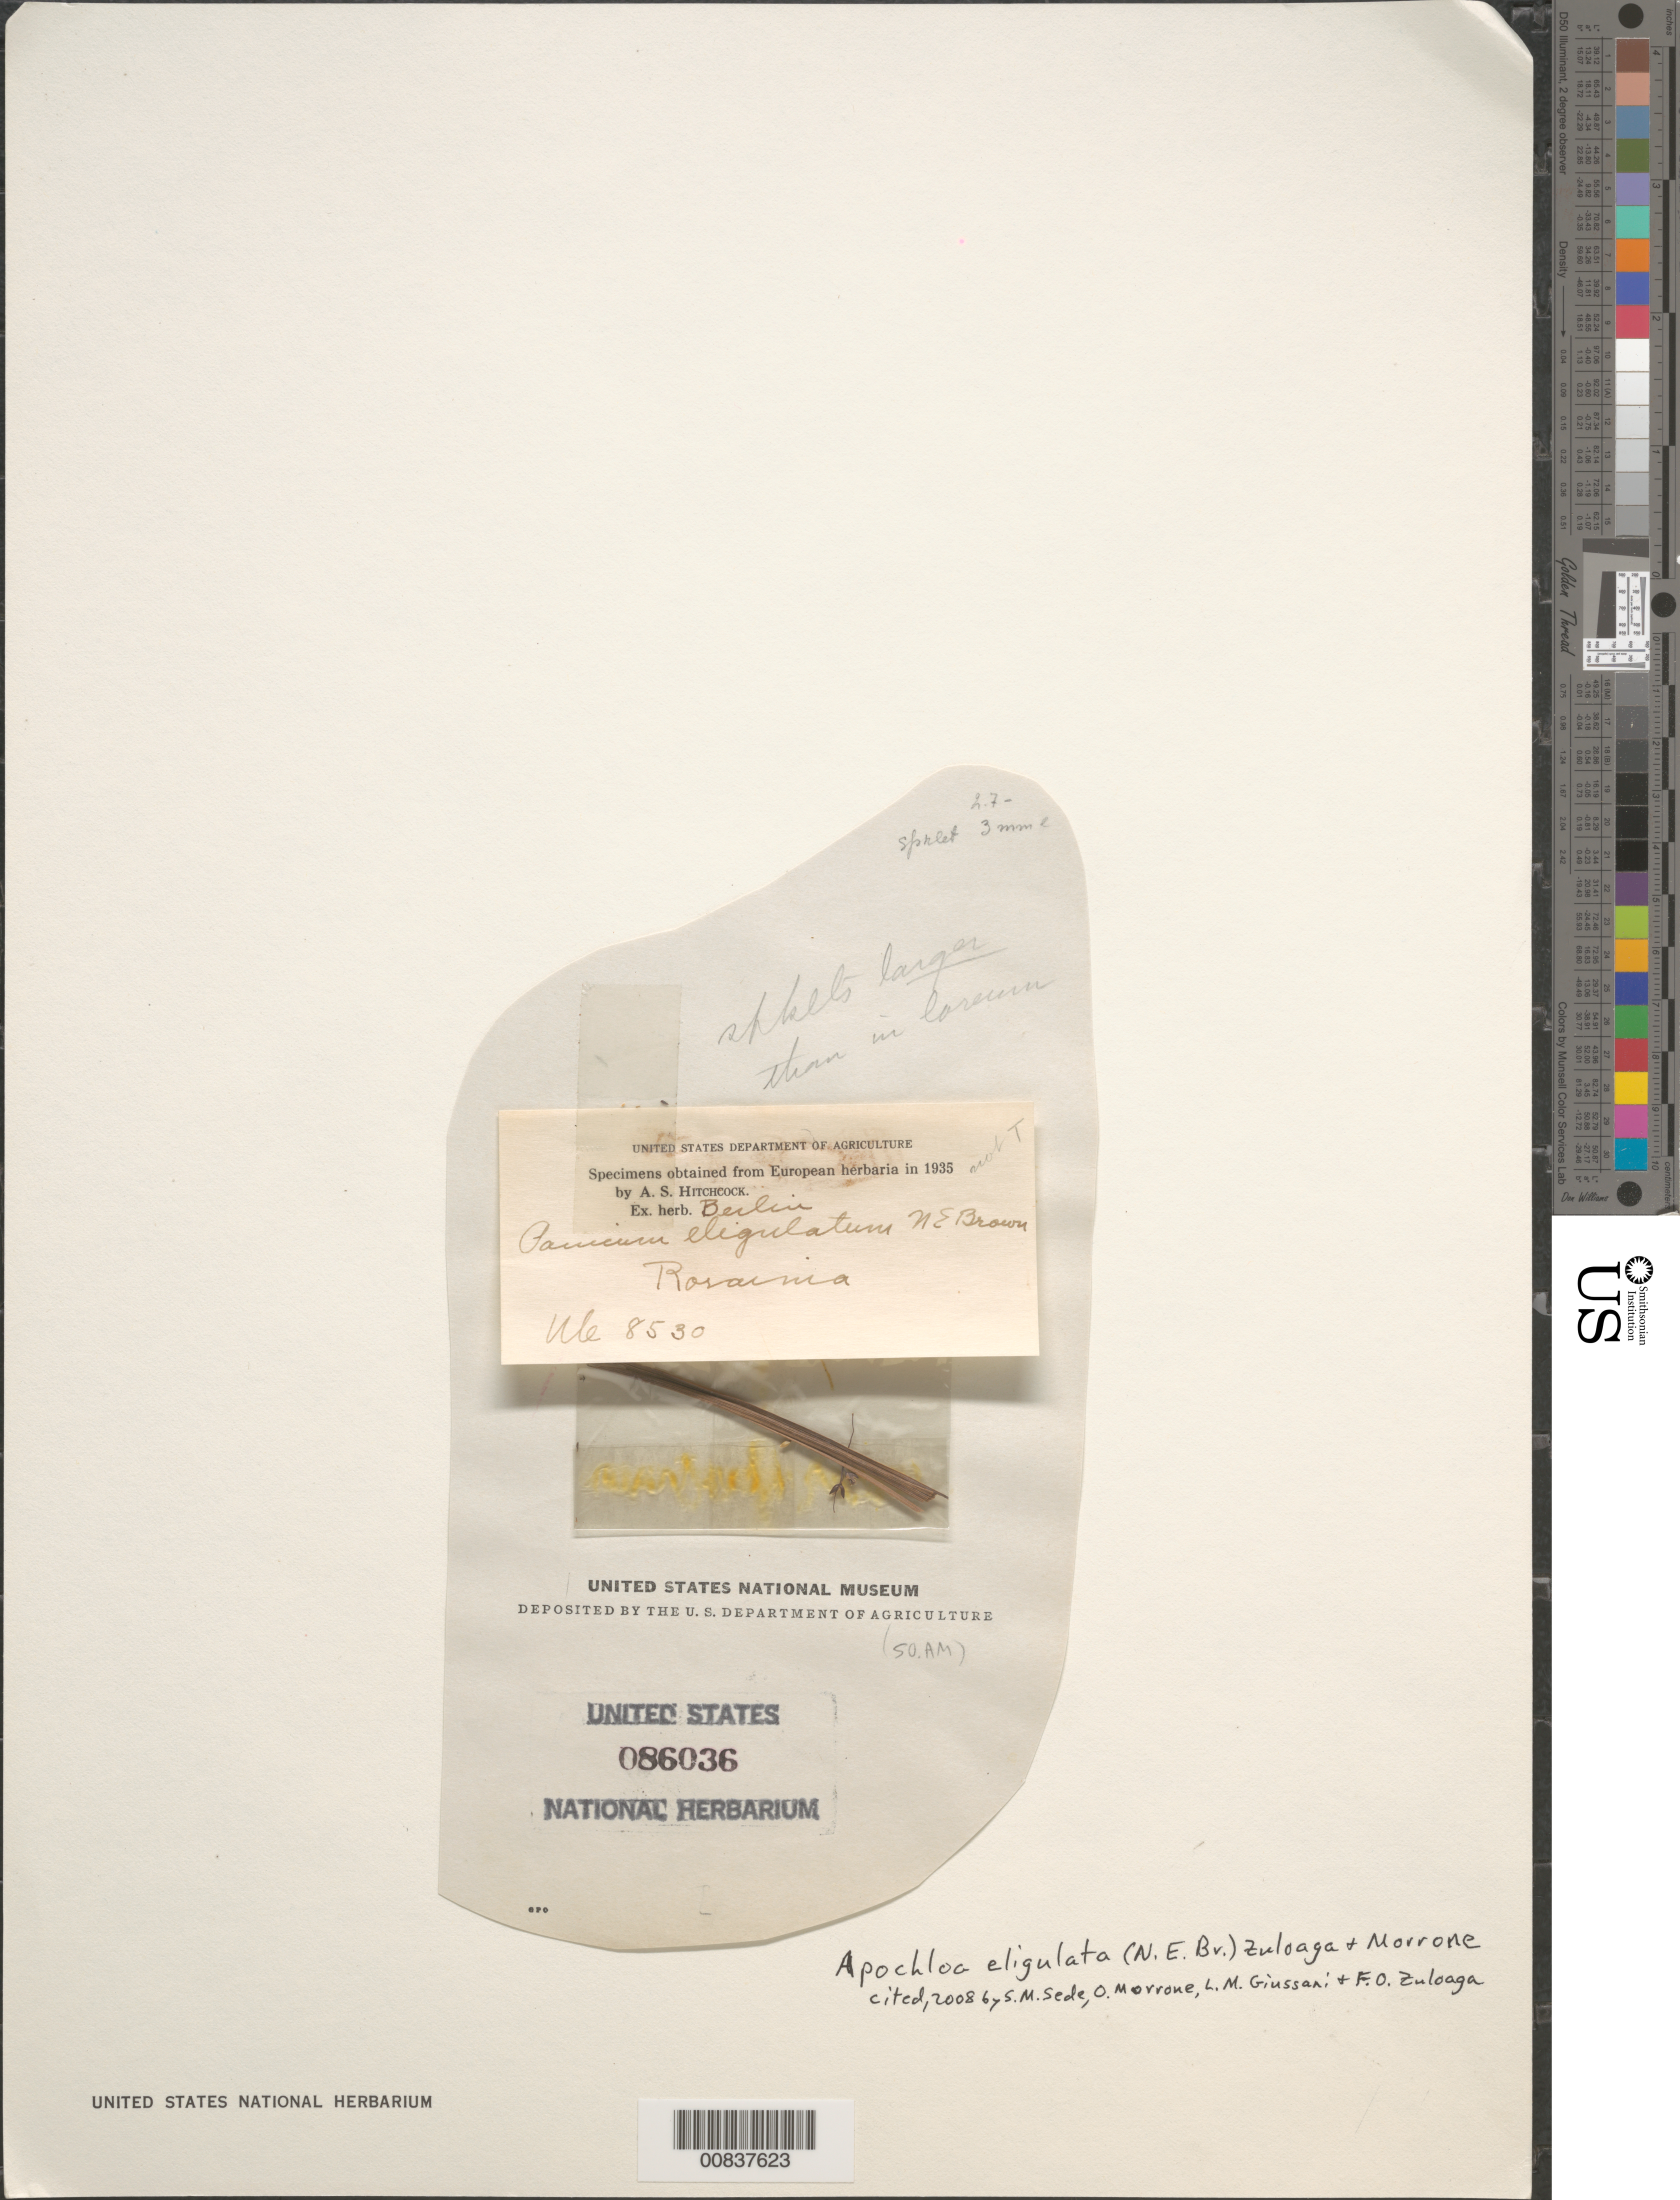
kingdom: Plantae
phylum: Tracheophyta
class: Liliopsida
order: Poales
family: Poaceae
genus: Panicum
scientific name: Panicum eligulatum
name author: N.E. Br.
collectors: E. H. Ule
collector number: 8530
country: Venezuela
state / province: Bolívar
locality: Mt. Roraima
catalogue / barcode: US 86036